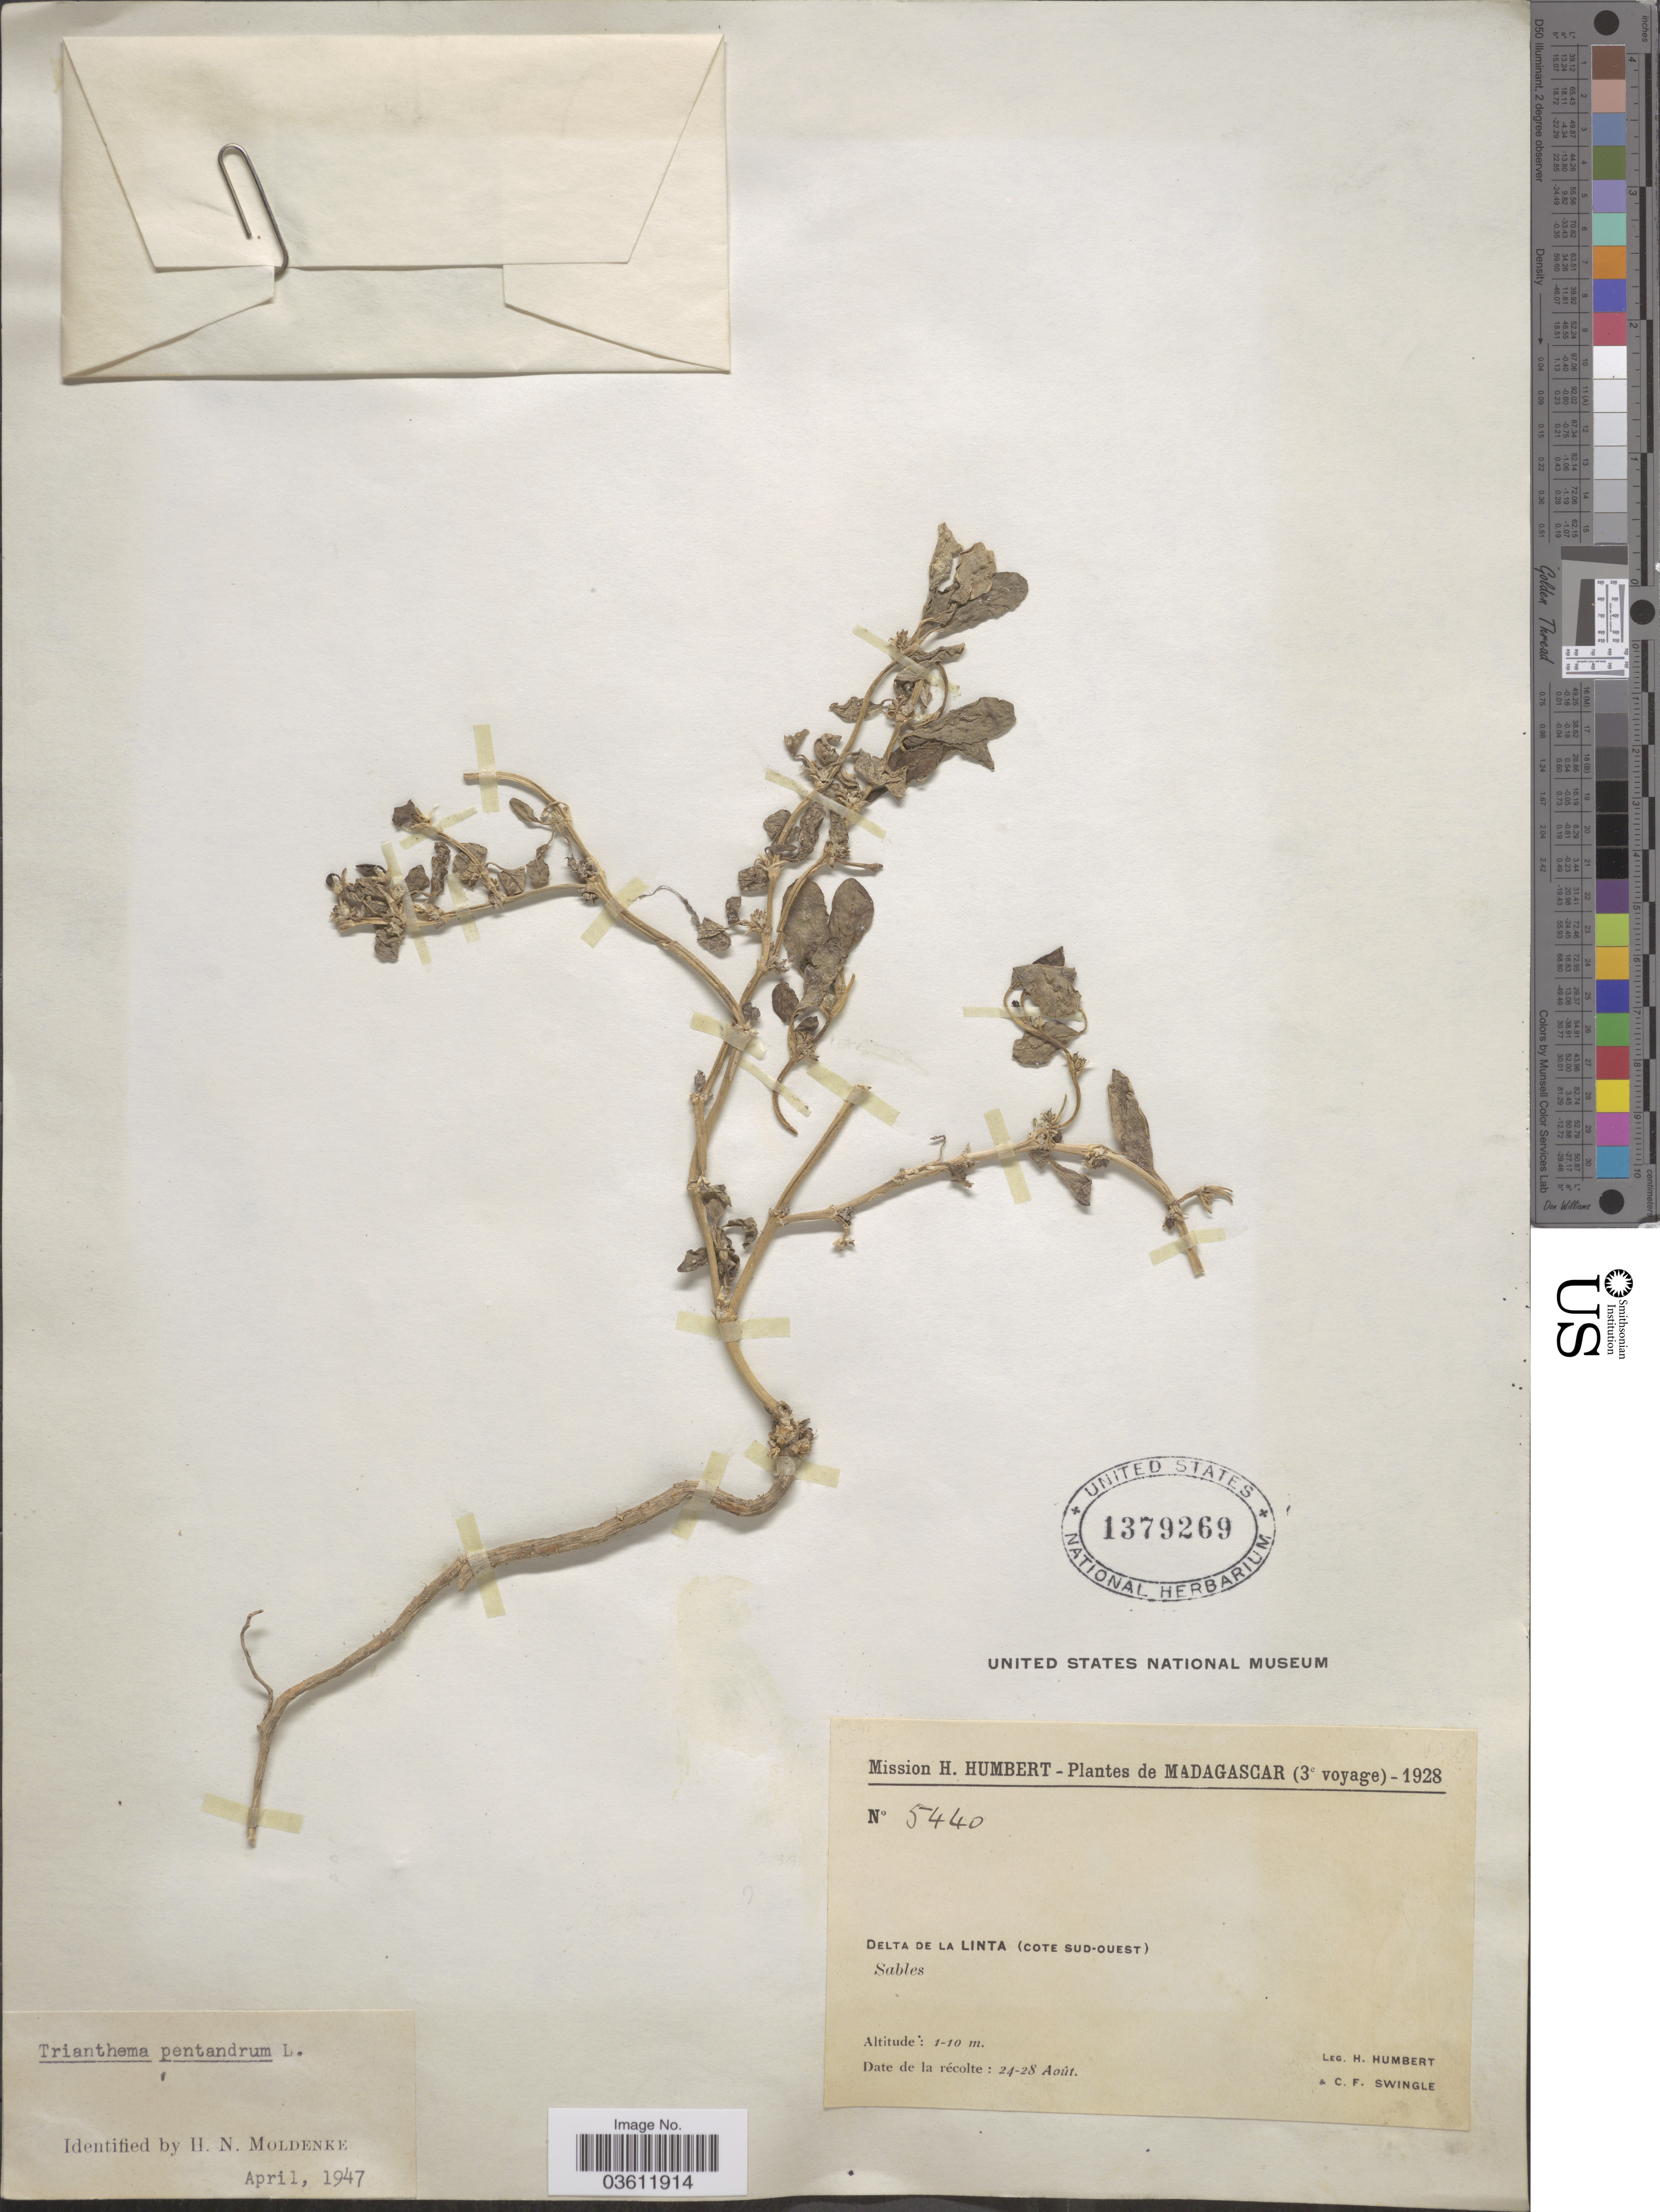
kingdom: Plantae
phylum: Tracheophyta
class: Magnoliopsida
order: Caryophyllales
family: Aizoaceae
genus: Zaleya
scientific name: Zaleya pentandra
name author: (L.) C. Jeffrey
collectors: H. Humbert & C. Swingle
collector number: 5440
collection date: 1928-08-24/1928-08-28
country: Madagascar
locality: Delta de La Linta (cote Sud-Ouest). Sables.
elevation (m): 1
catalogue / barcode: US 1379269